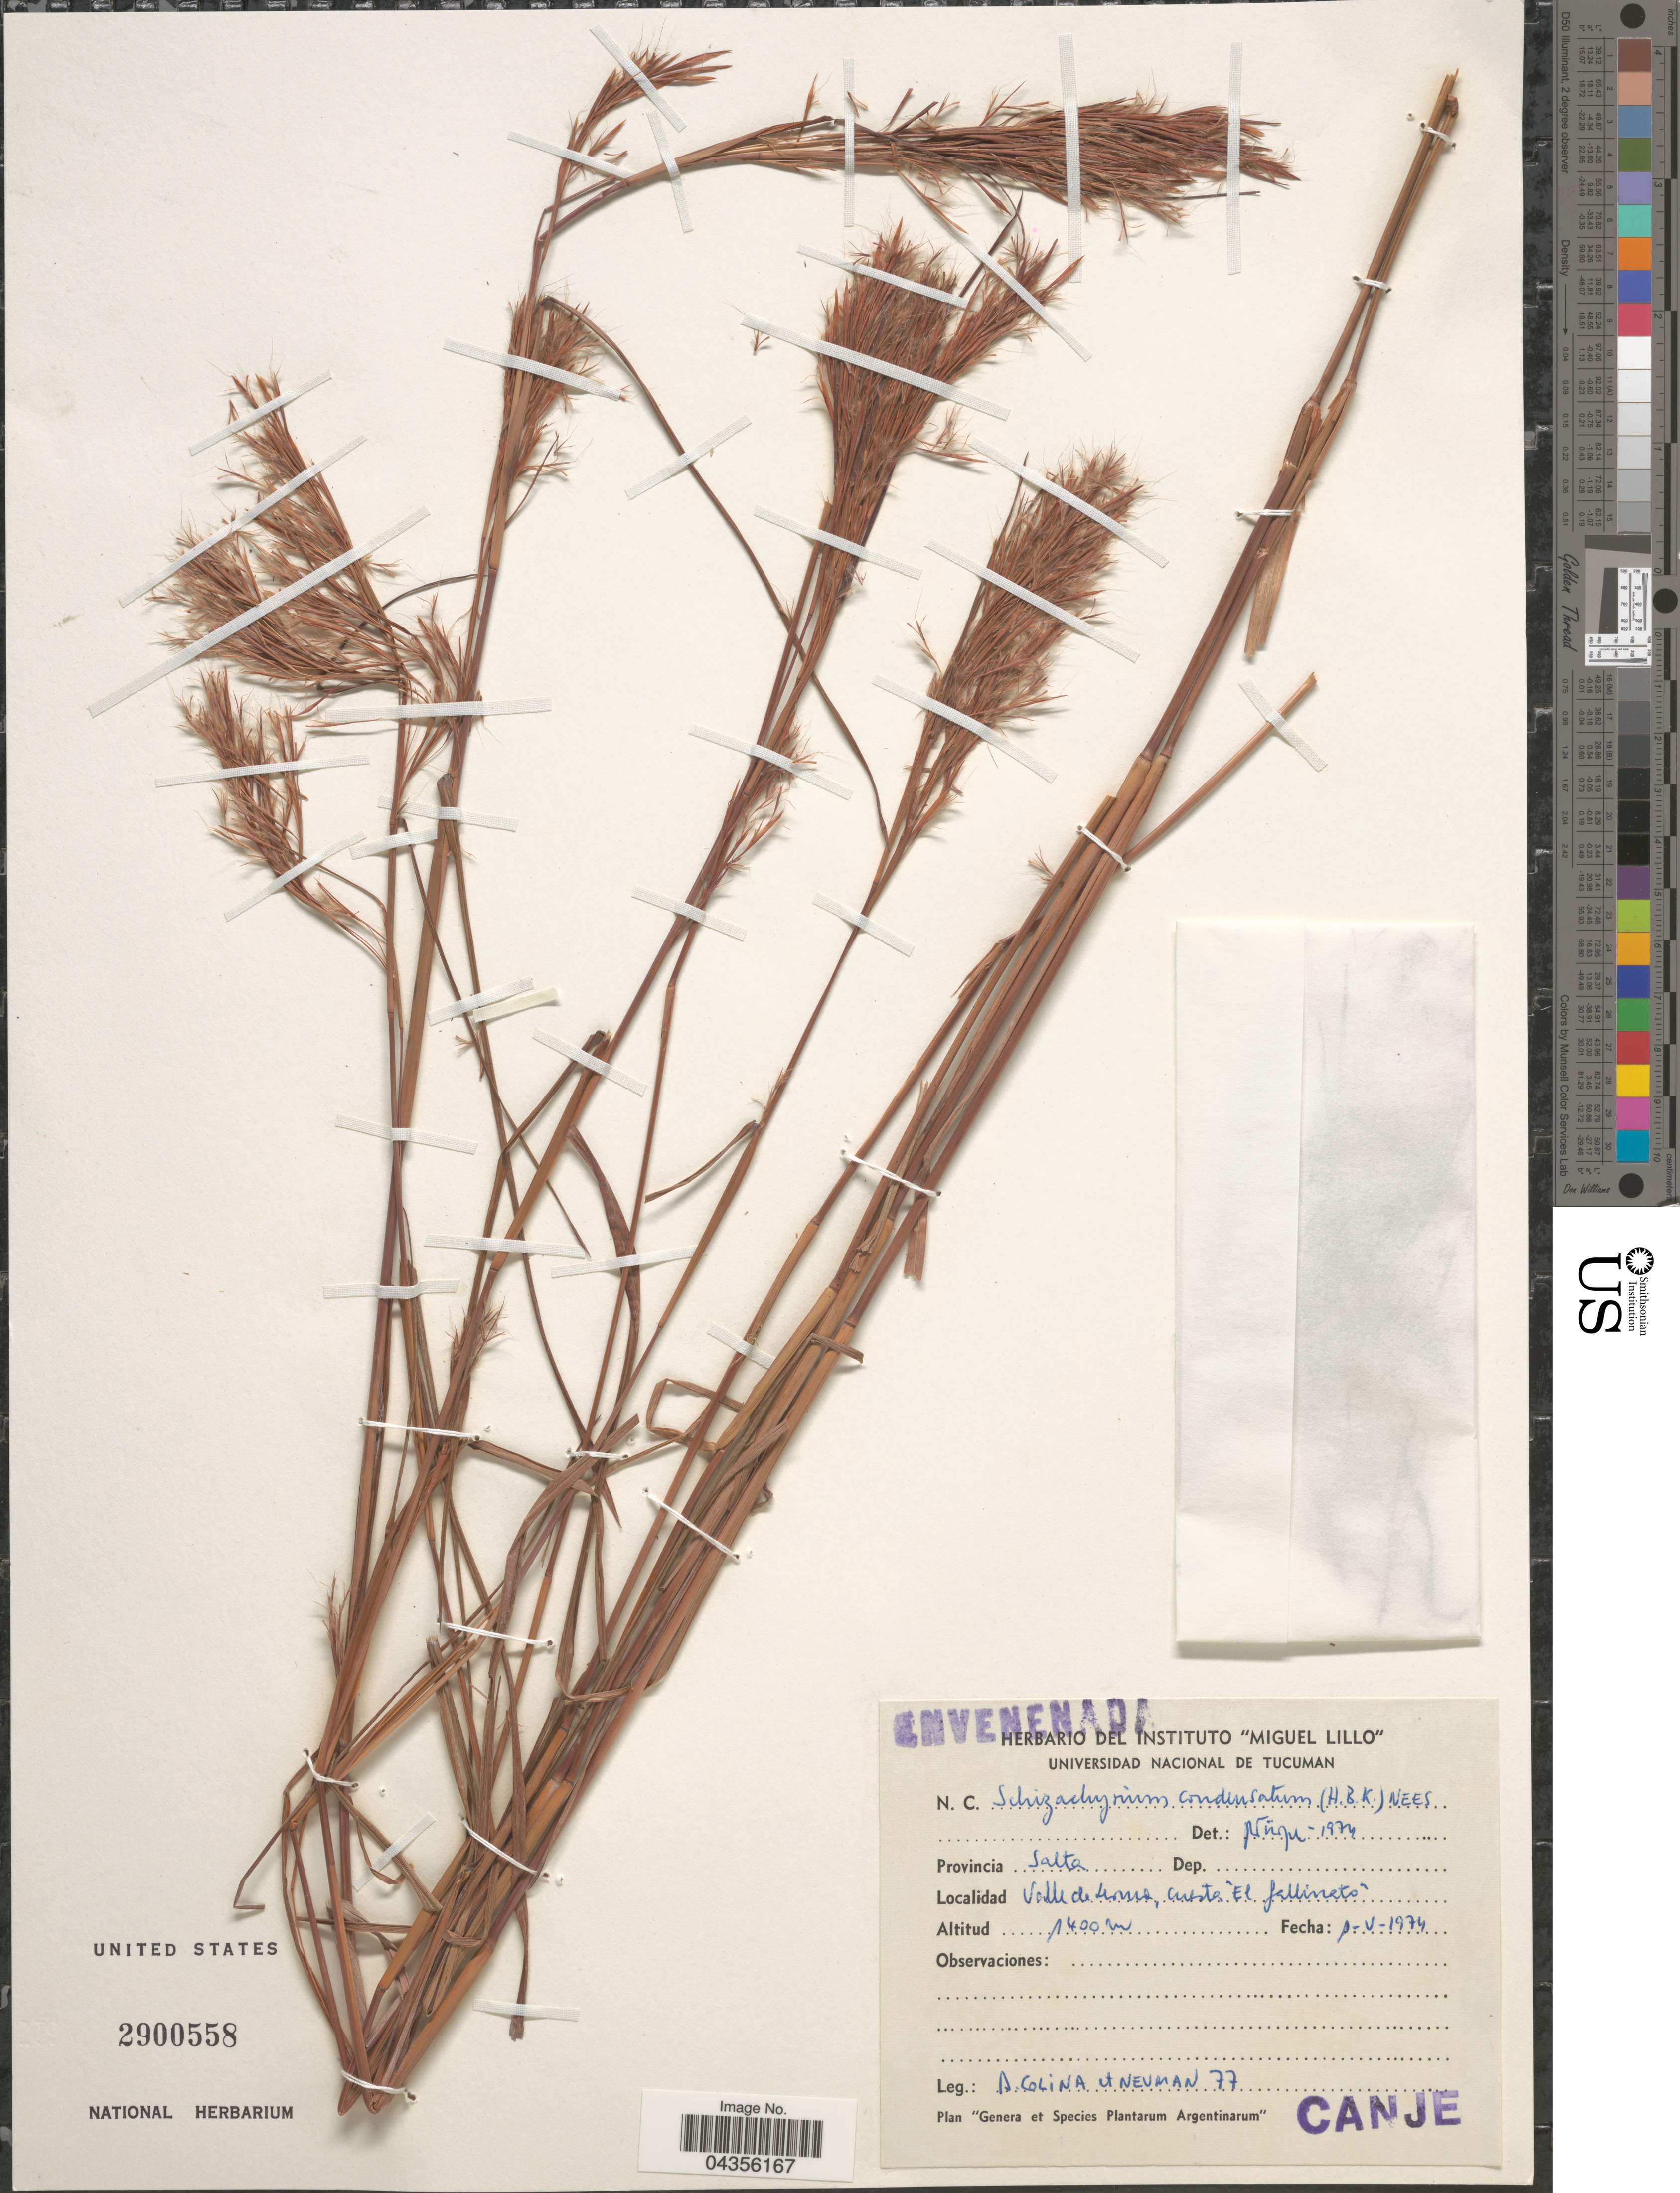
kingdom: Plantae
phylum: Tracheophyta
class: Liliopsida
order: Poales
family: Poaceae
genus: Schizachyrium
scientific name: Schizachyrium condensatum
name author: (Kunth) Nees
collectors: A. Colfs & Neuman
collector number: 77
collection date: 1974-05-01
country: Argentina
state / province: Salta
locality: Valle de Lerma, cuesta El Jallineto.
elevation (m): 1400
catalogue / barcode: US 2900558